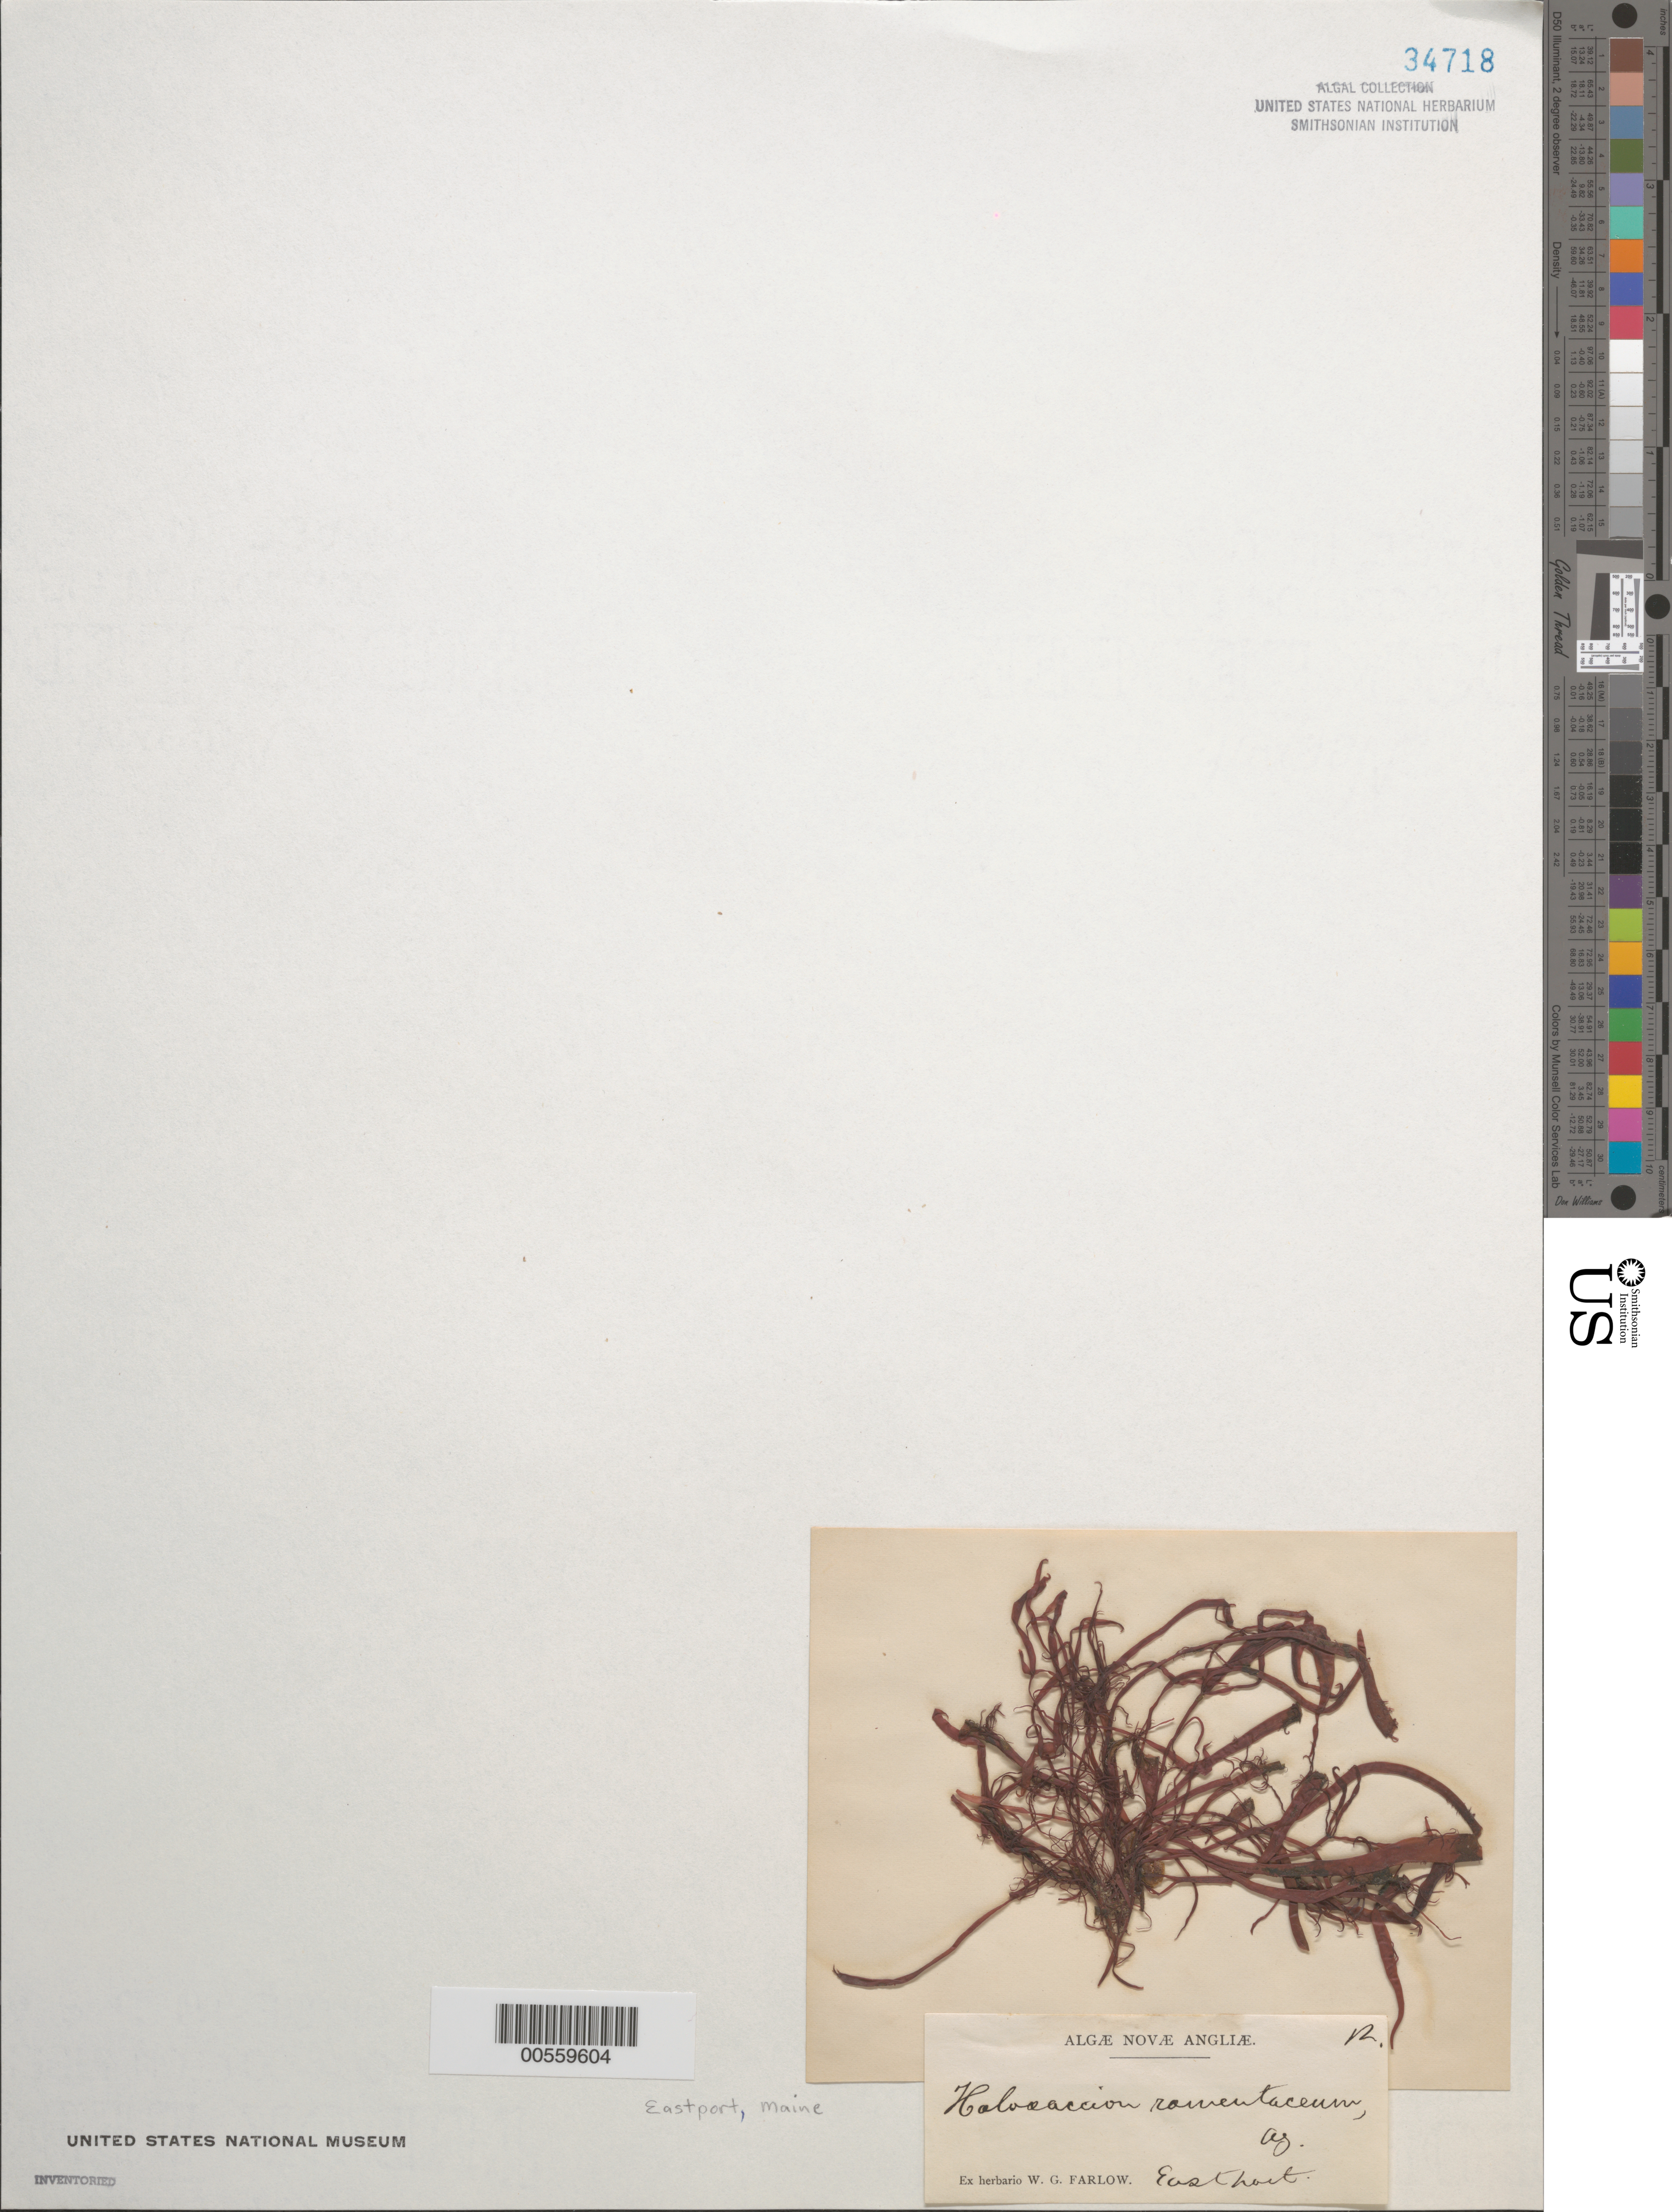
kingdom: Plantae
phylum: Rhodophyta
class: Florideophyceae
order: Palmariales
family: Palmariaceae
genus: Devaleraea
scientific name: Devaleraea ramentacea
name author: (L.) Guiry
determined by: Algae name updating Project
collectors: W. Farlow (Herbarium)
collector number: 12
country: United States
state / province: Maine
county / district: Washington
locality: Eastport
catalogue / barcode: US 34718